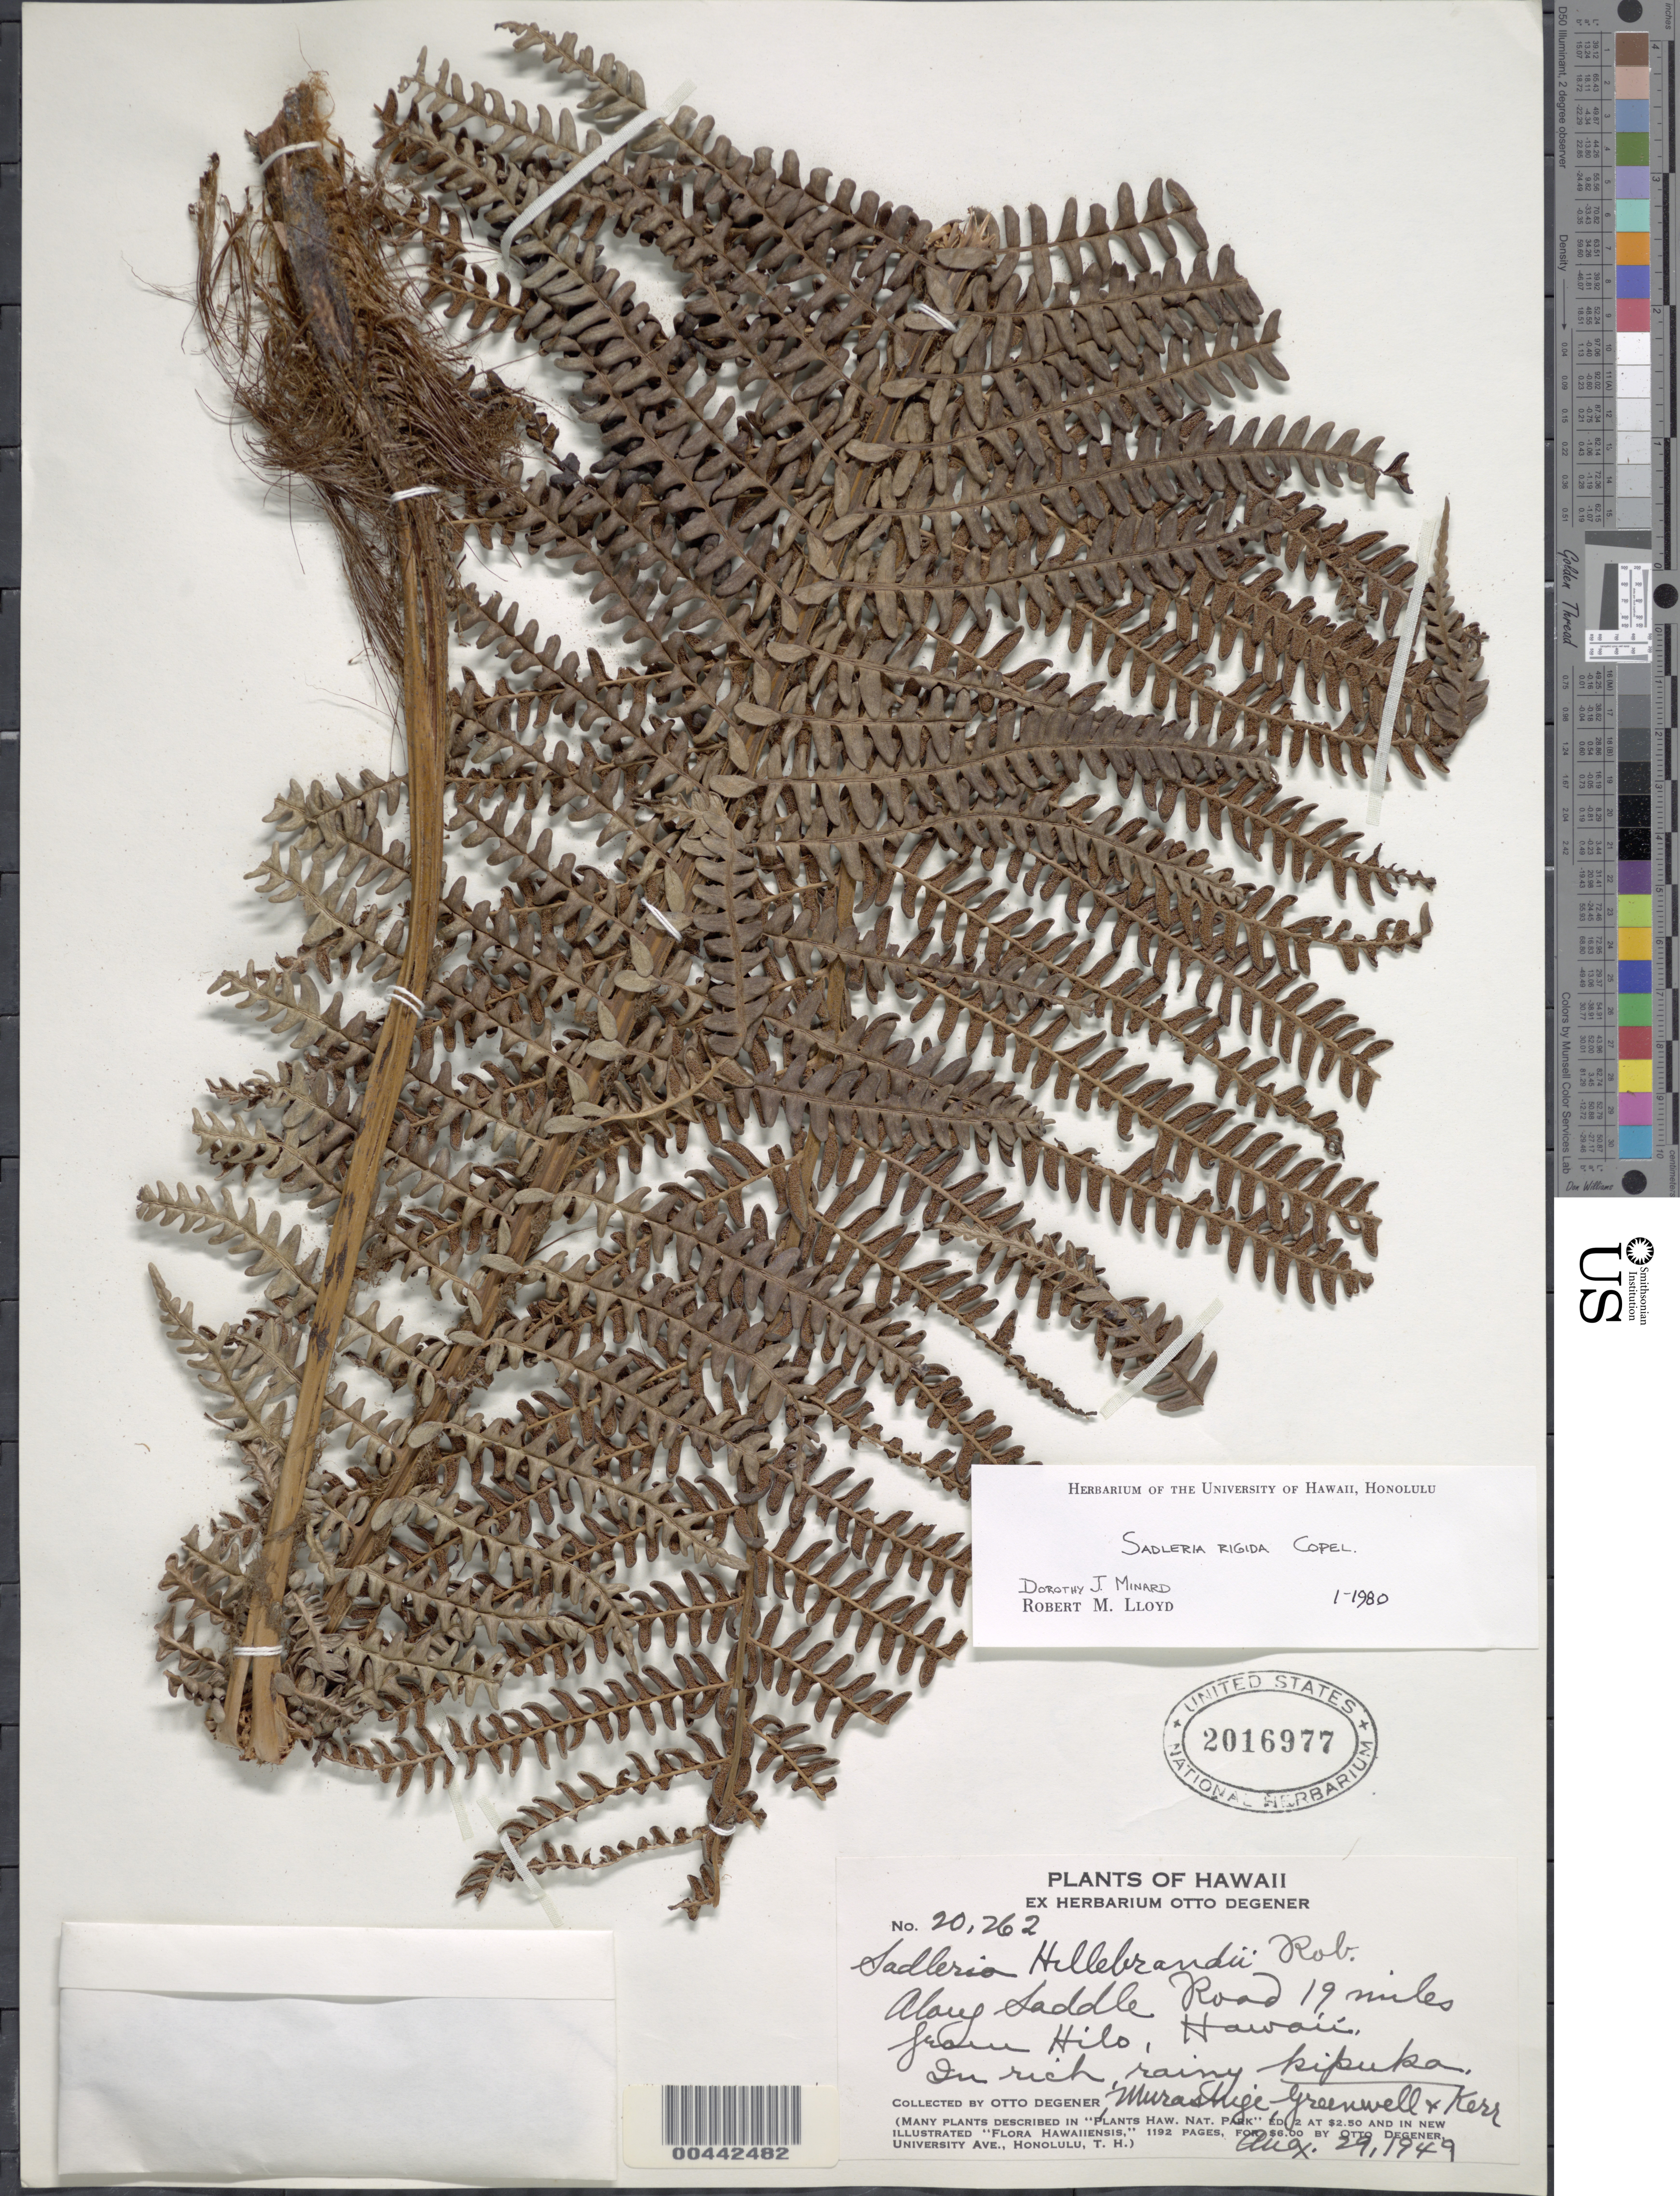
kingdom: Plantae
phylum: Tracheophyta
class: Polypodiopsida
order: Polypodiales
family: Blechnaceae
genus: Sadleria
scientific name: Sadleria pallida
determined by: Wagner, W. L., (BOT), Smithsonian Institution - National Museum of Natural History (UNITED STATES)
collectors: O. Degener, Murashige, -. Greenwell & Kerr, --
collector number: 20262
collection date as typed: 29 Aug 1949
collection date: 1949-08-29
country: United States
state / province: Hawaii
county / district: Hawaii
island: Hawaii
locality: Along Saddle Road 19 miles from Hilo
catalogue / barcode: US 2016977